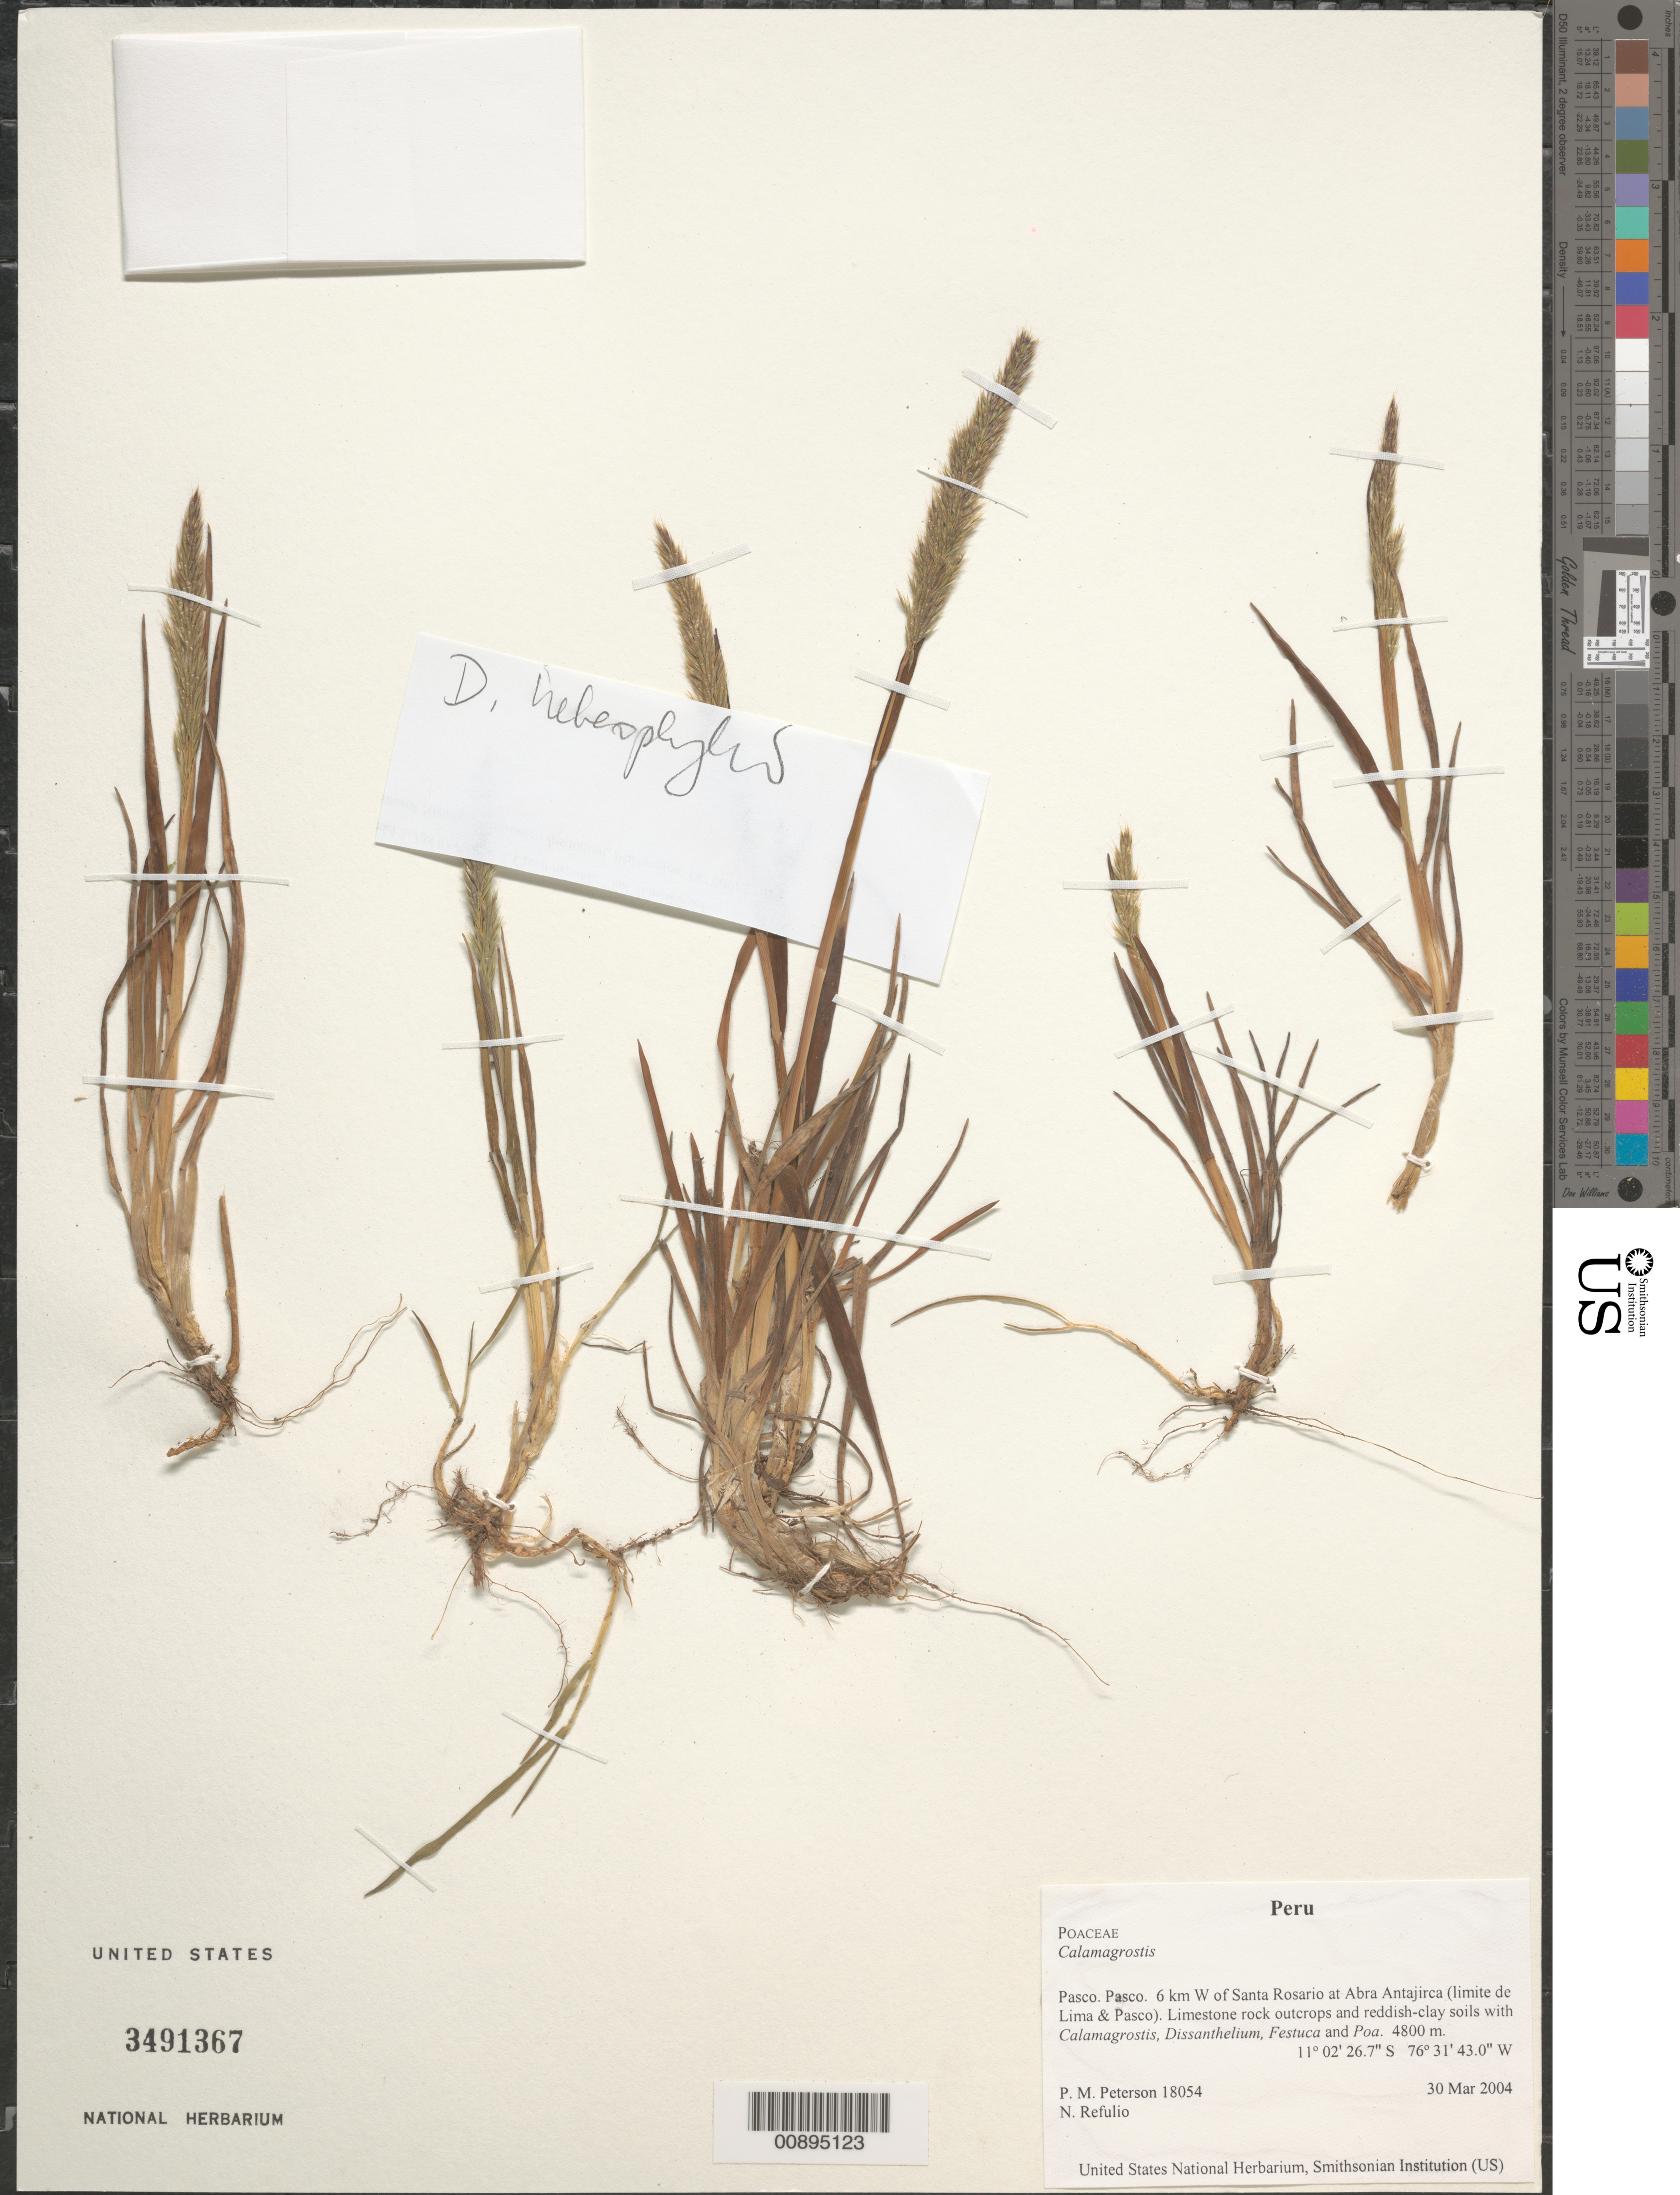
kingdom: Plantae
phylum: Tracheophyta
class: Liliopsida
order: Poales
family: Poaceae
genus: Calamagrostis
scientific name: Calamagrostis sp.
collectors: P. M. Peterson & N. Refulio-Rodríguez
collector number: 18054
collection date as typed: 30 Mar 2004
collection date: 2004-03-30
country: Peru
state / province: Pasco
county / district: Pasco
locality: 6 km W of Santa Rosario at Abra Antajirca (limite de Lima & Pasco). Limestone rock outcrops and reddish-clay soils with Calamagrostis, Dissanthelium, Festuca and Poa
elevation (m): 4800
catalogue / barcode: US 3491367